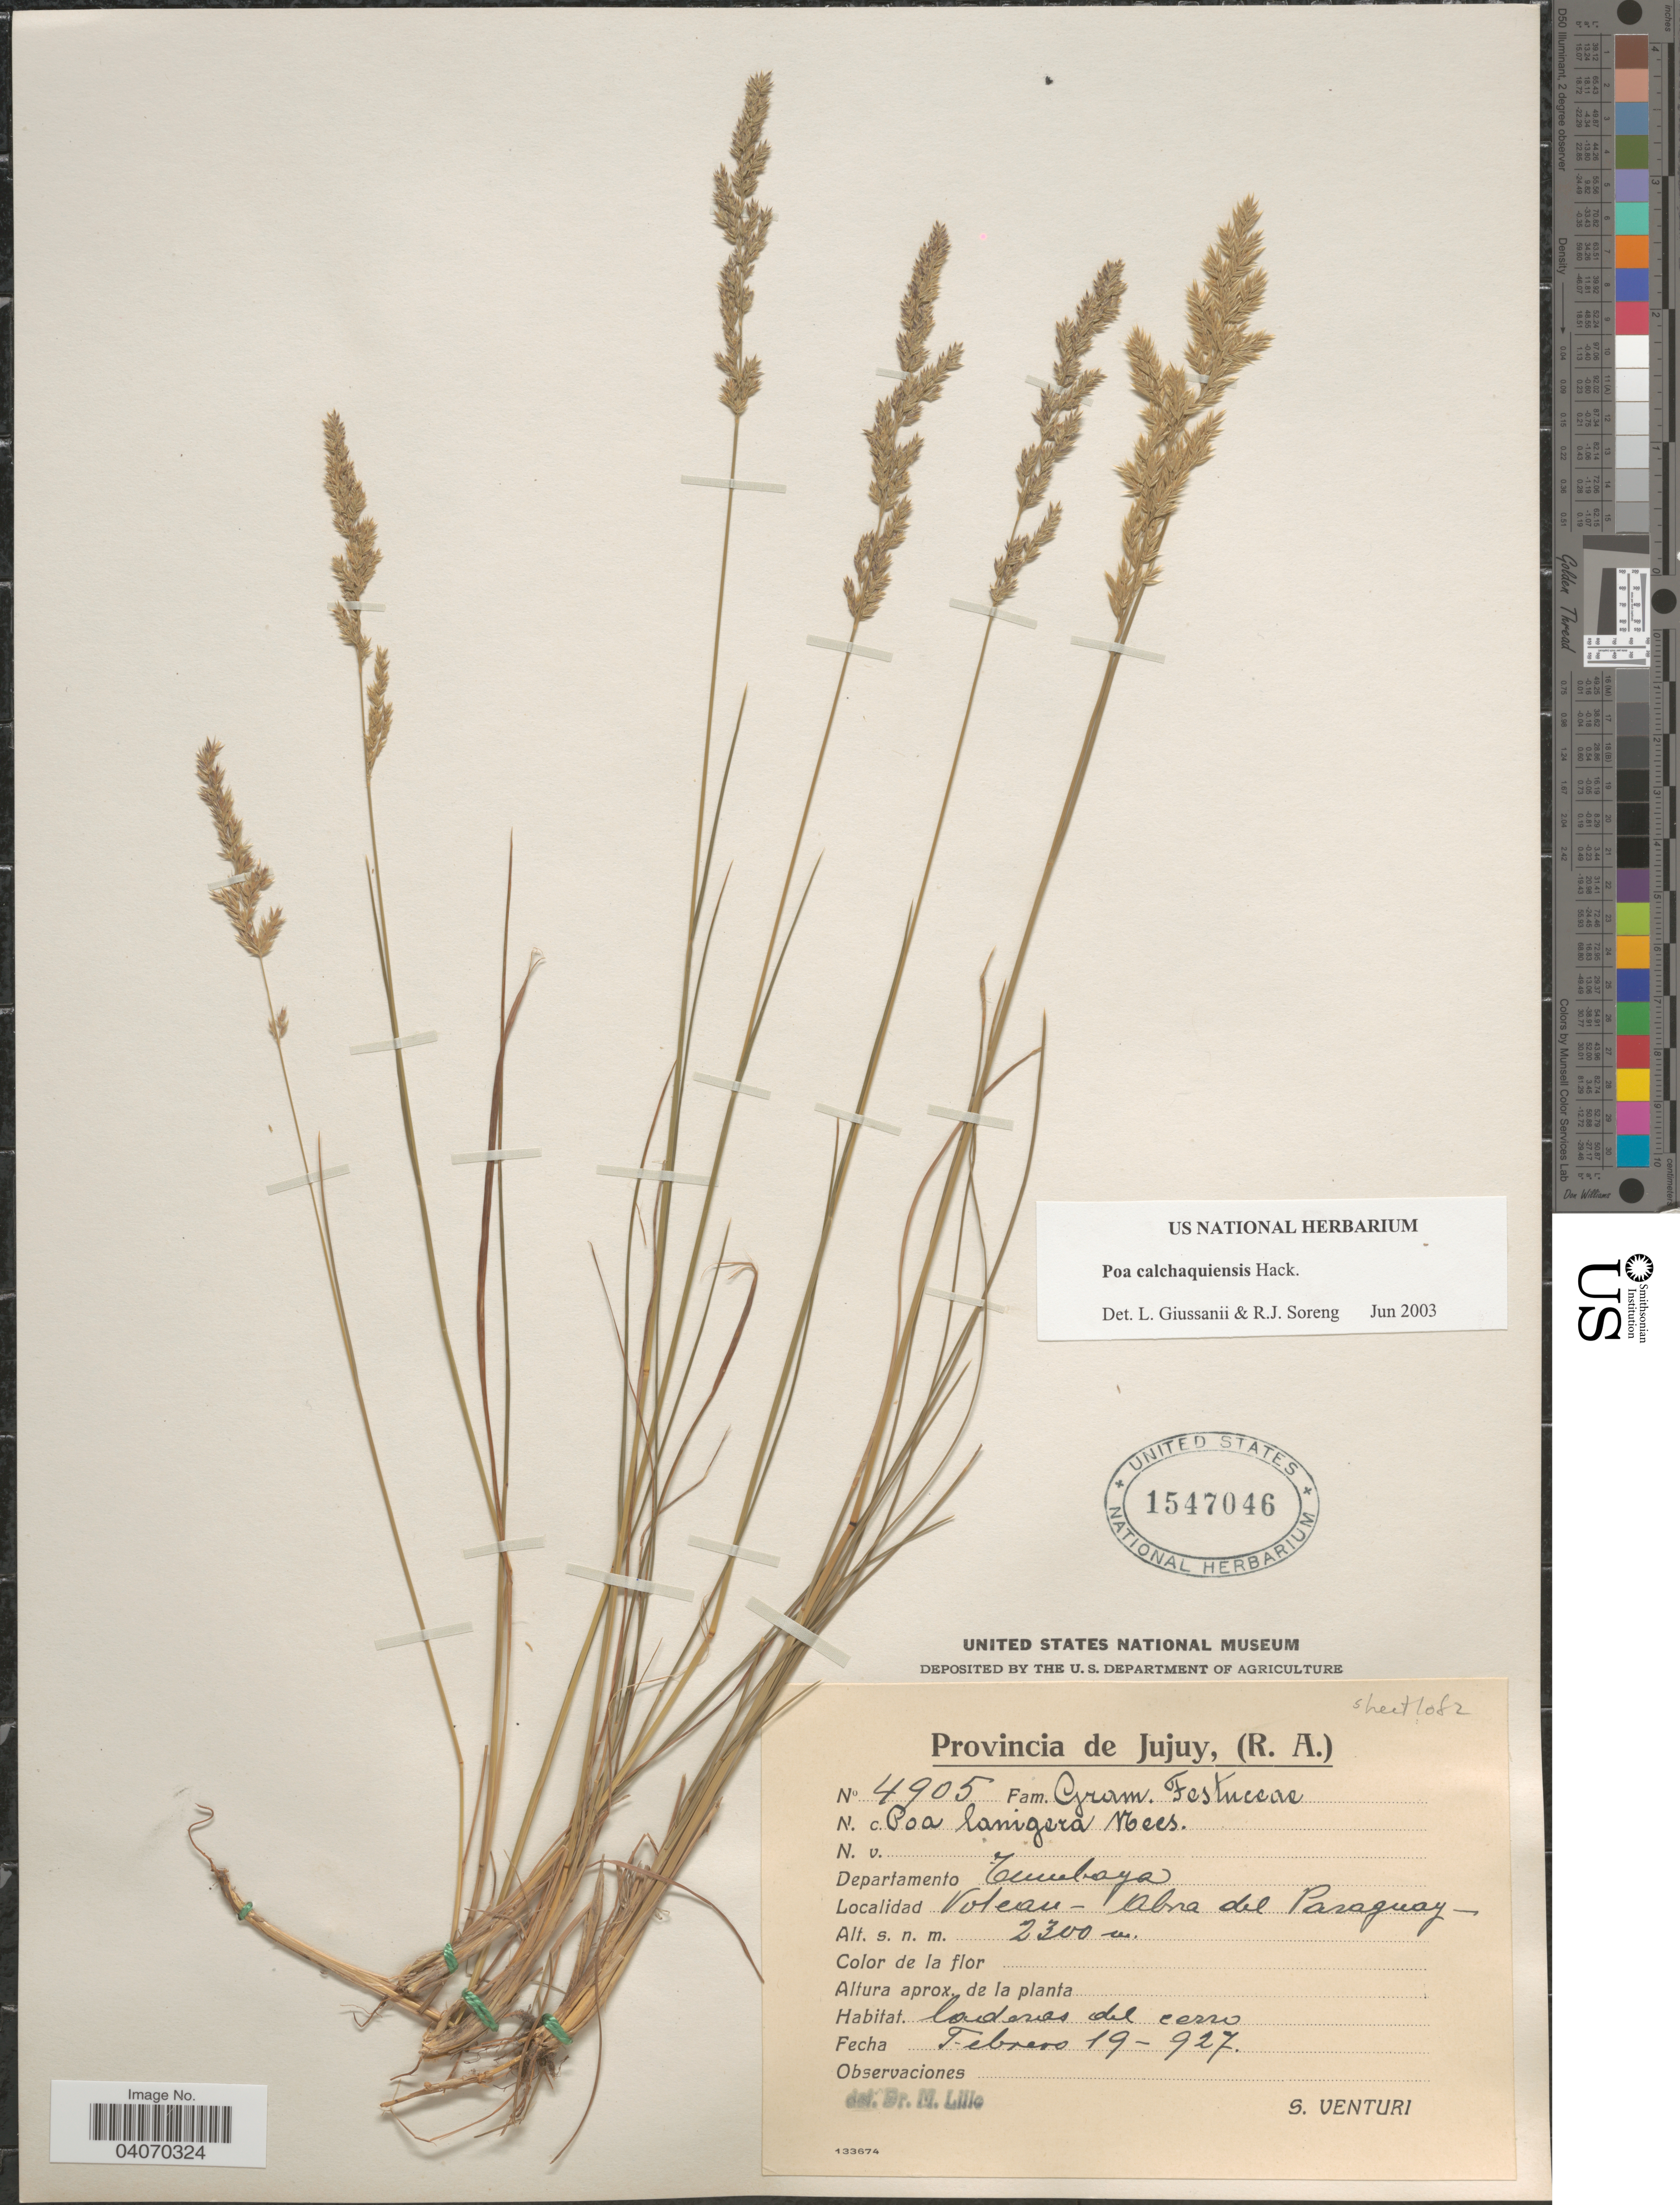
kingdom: Plantae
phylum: Tracheophyta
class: Liliopsida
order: Poales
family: Poaceae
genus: Poa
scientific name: Poa calchaquiensis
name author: Hack.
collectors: S. Venturi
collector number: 4905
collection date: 1927-02-19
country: Argentina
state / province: Jujuy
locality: Departamento Tumubaya. Volcan - Abra del Paraguay.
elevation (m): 2300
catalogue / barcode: US 1547046